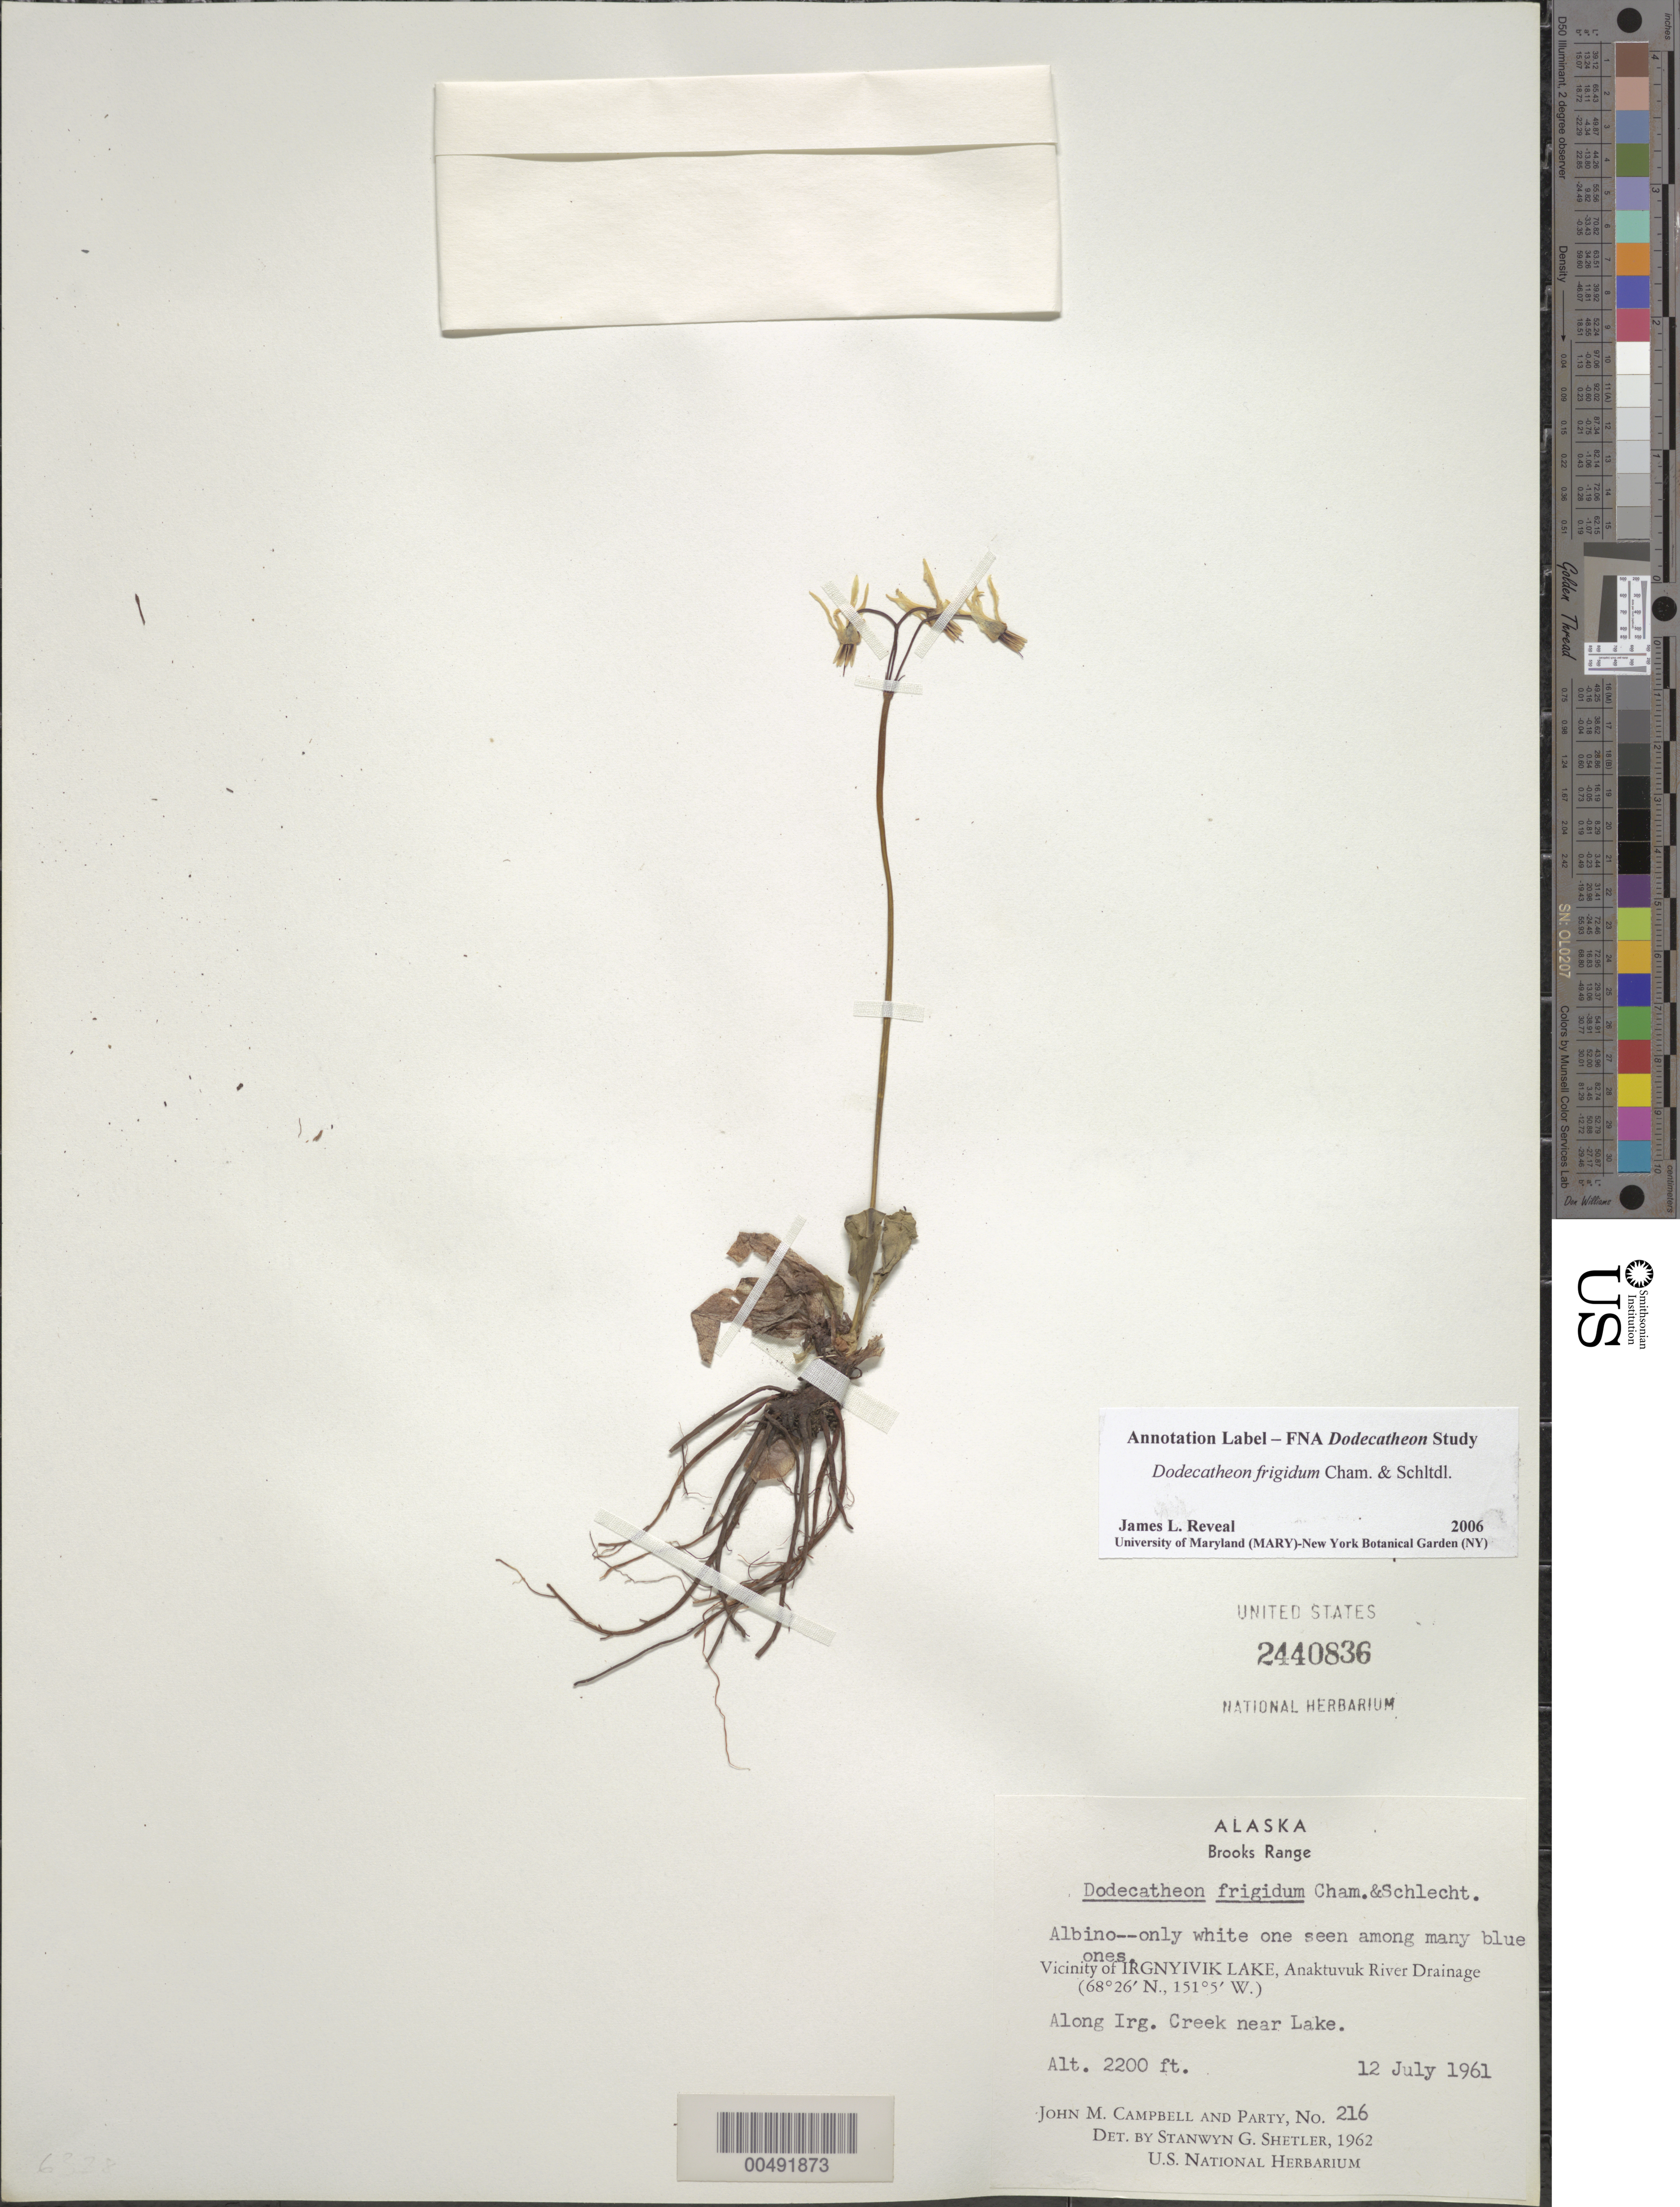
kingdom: Plantae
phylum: Tracheophyta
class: Magnoliopsida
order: Ericales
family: Primulaceae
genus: Dodecatheon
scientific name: Dodecatheon frigidum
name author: Cham. & Schltdl.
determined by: Shetler, Stanwyn G., (US), NMNH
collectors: J. M. Campbell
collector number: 216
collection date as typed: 12 Jul 1961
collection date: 1961-07-12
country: United States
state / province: Alaska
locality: Brooks Range, Anaktuvuk River Drainage, along Irgnyivik Creek near Irgnyivik Lake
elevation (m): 671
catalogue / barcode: US 2440836